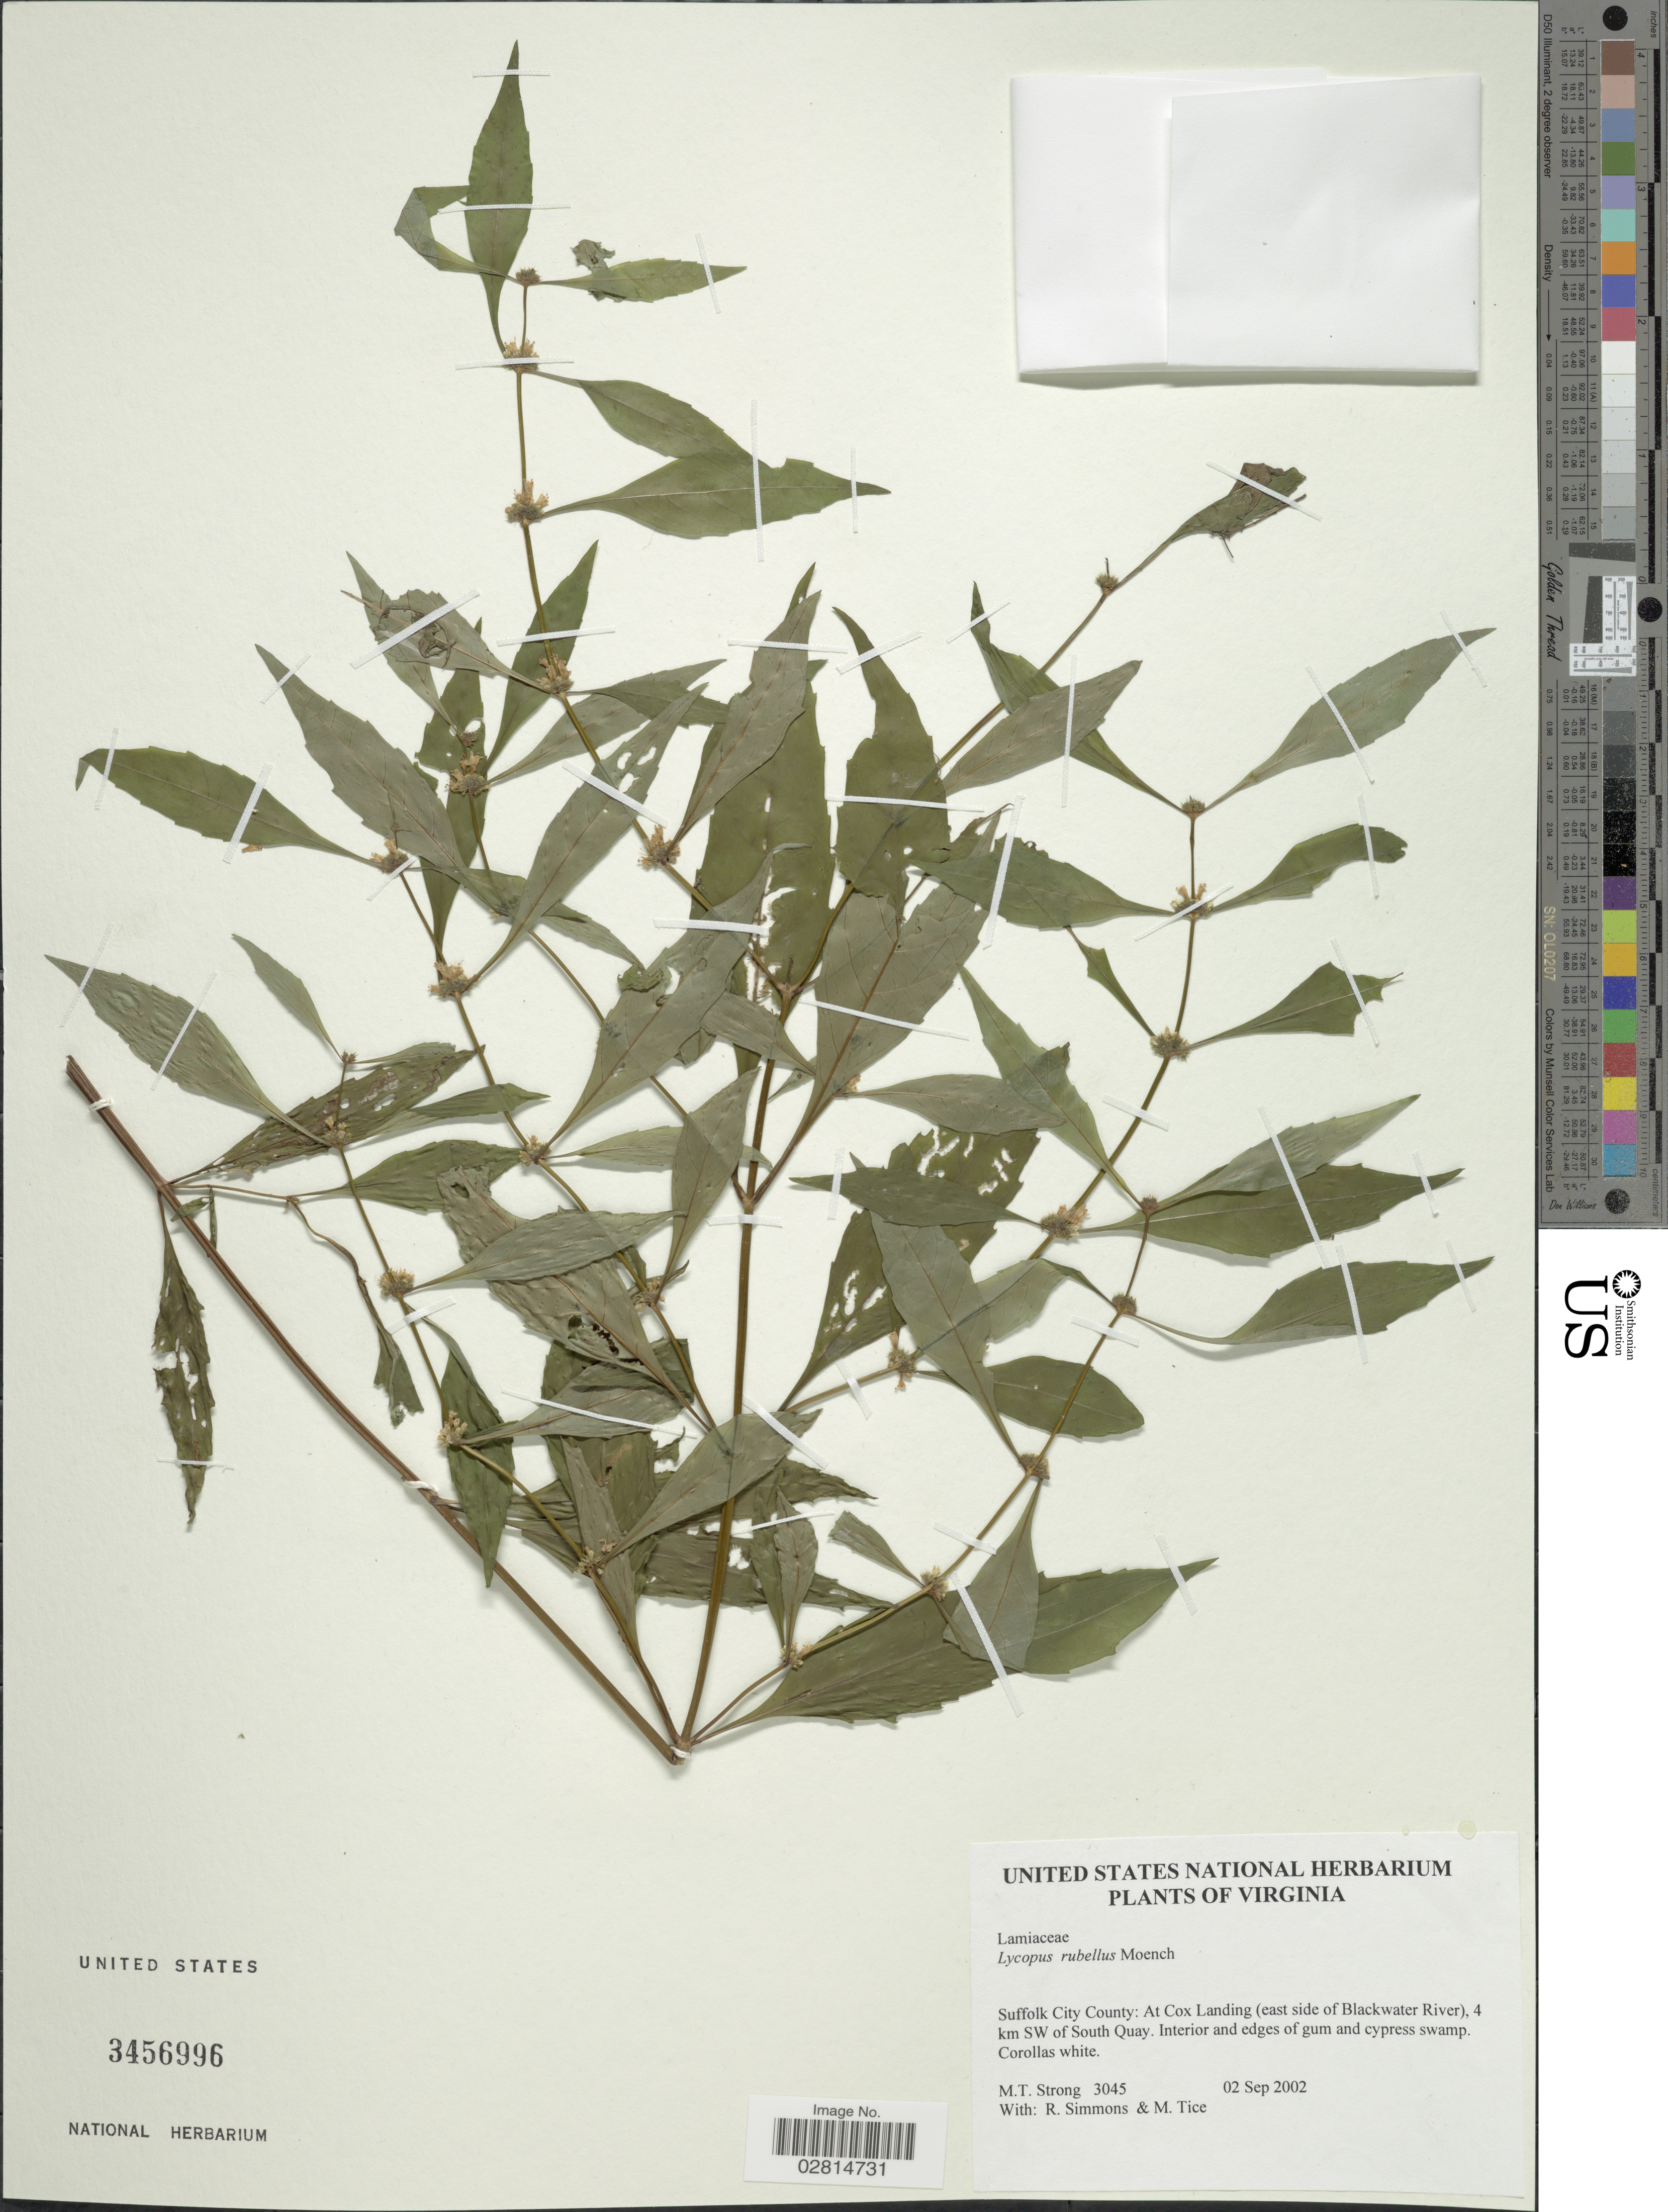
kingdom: Plantae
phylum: Tracheophyta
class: Magnoliopsida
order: Lamiales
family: Lamiaceae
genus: Lycopus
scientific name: Lycopus rubellus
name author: Moench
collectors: M. T. Strong, R. Simmons & M. Tice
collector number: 3045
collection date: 2002-09-02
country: United States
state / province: Virginia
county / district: City of Suffolk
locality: Suffolk City County: At Cox Landing (east side of Blackwater River), 4 km SW of South Quay. Interior and edges of gum and cypress swamp.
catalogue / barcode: US 3456996